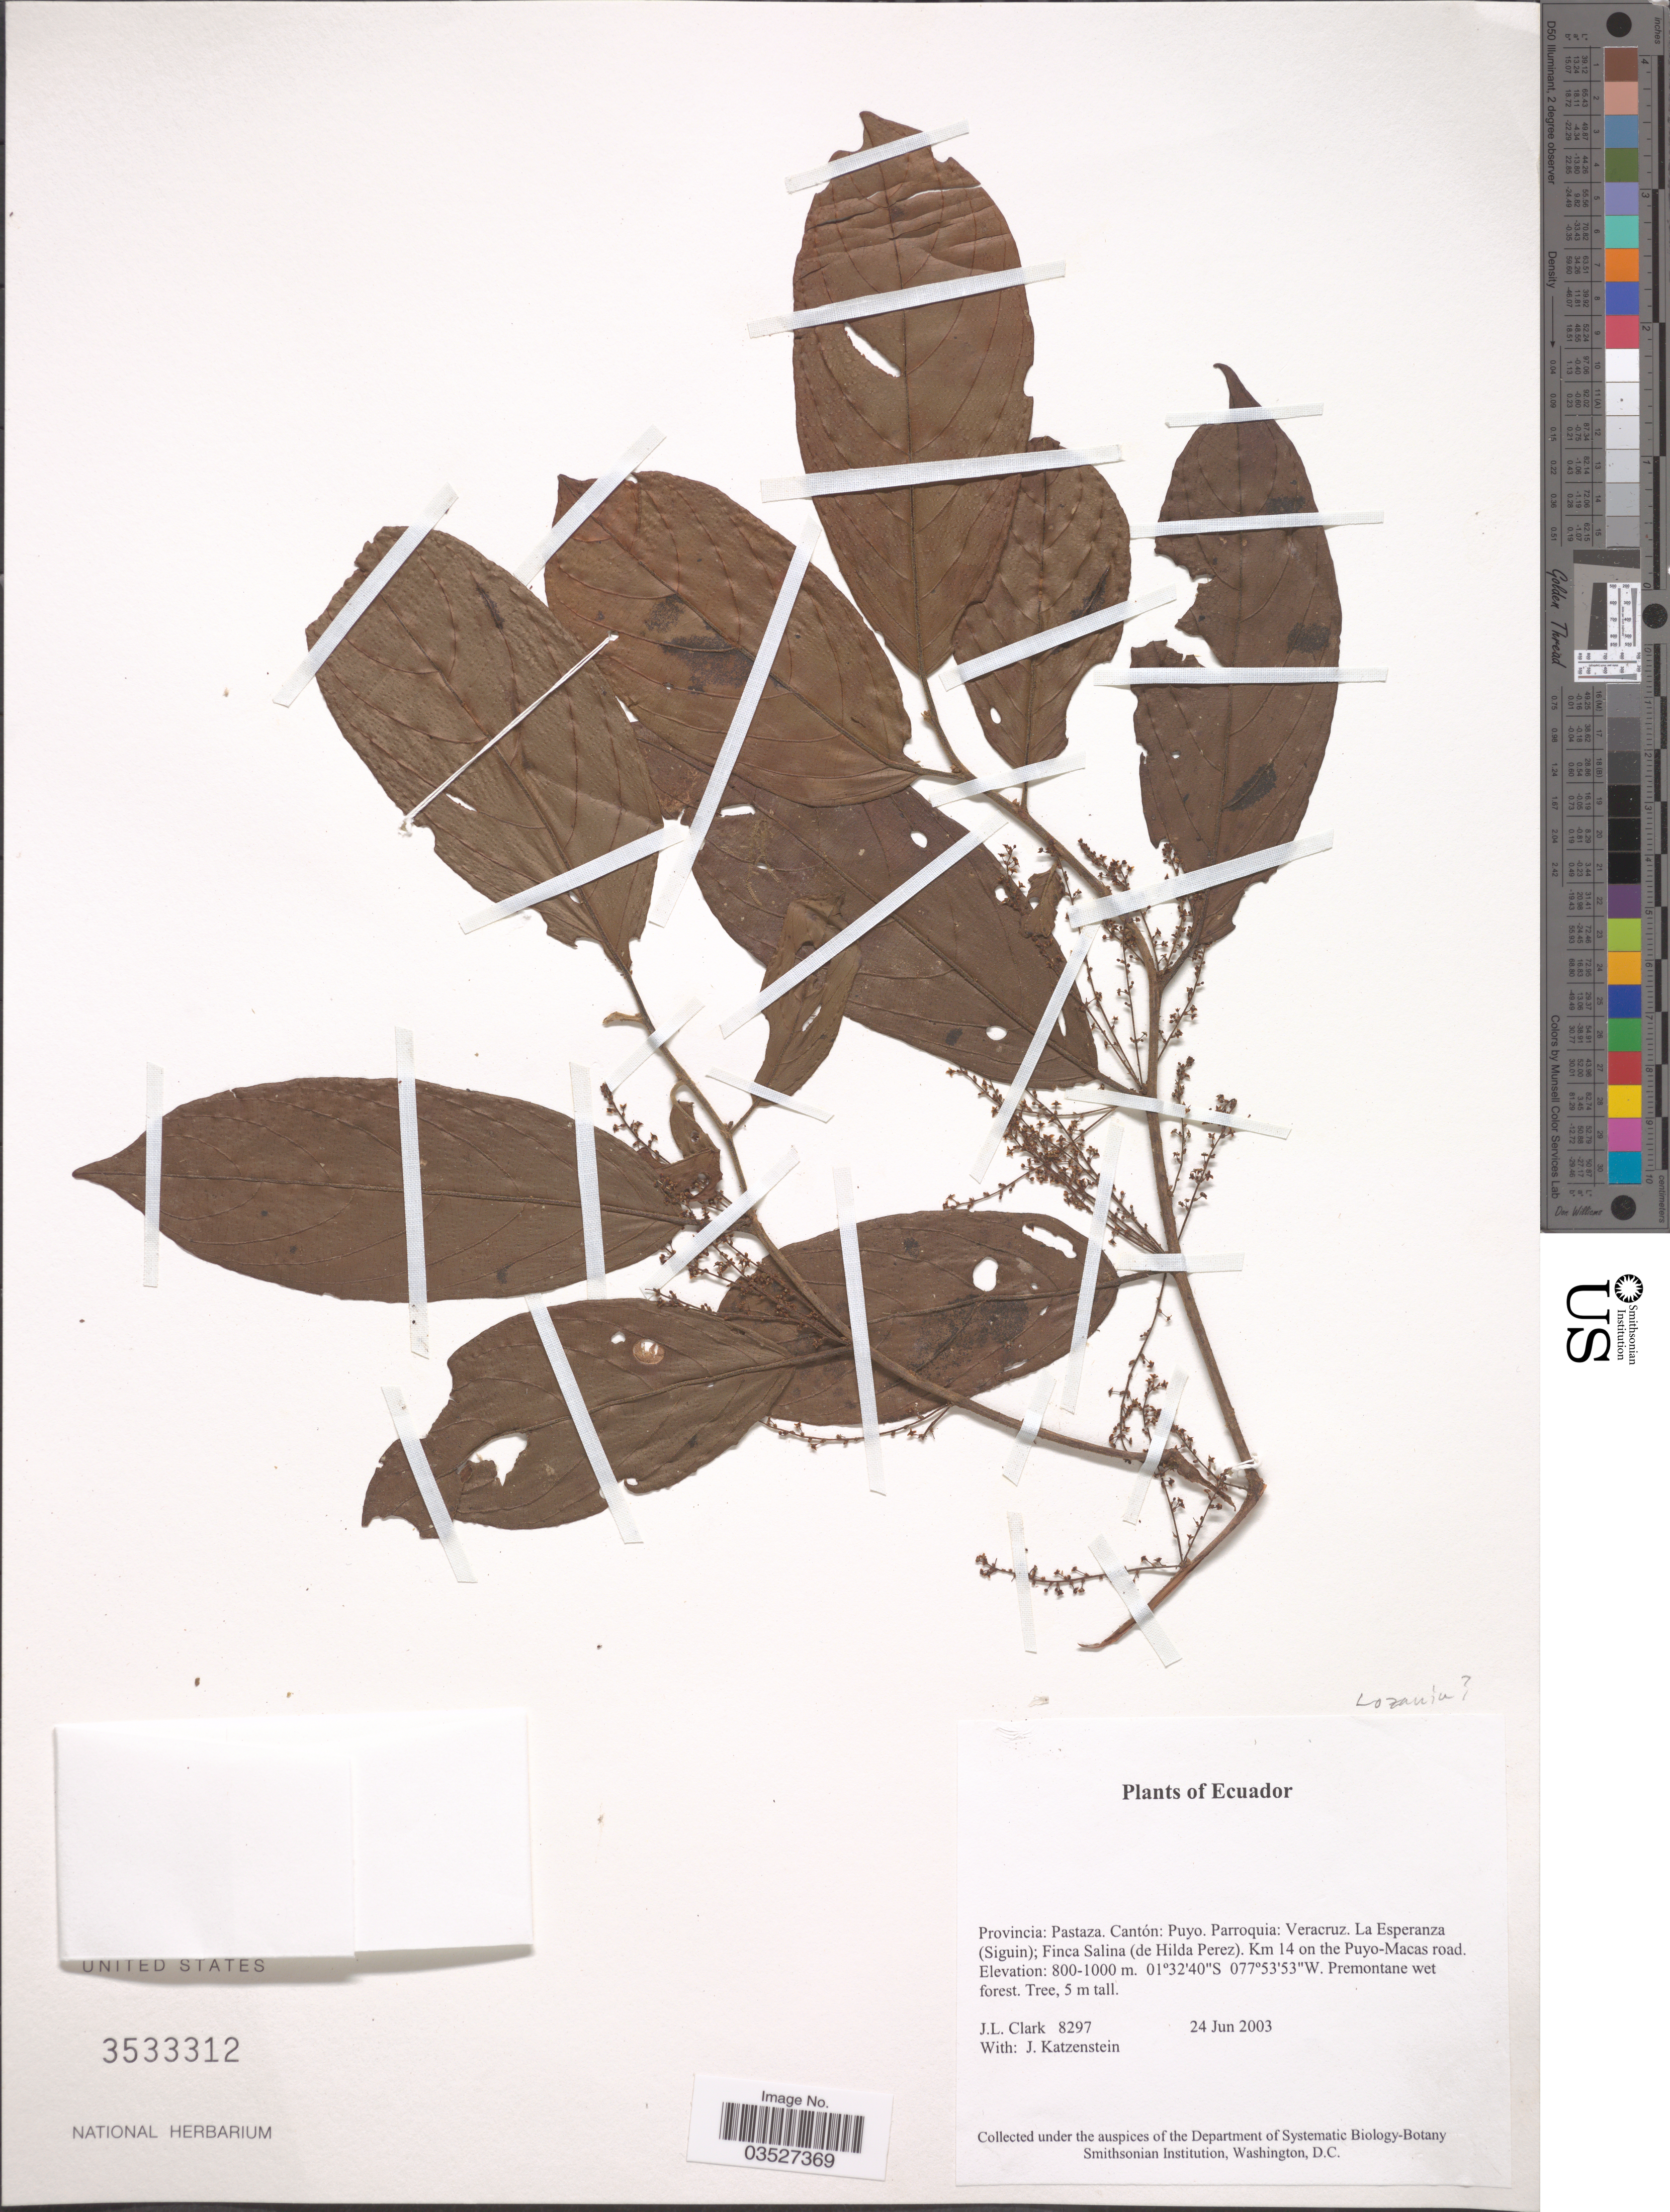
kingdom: Plantae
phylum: Tracheophyta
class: Magnoliopsida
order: Malpighiales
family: Lacistemataceae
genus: Lozania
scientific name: Lozania sp.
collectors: J. L. Clark & J. Katzenstein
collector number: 8297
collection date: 2003-06-24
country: Ecuador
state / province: Pastaza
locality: Cantón: Puyo. Parroquia: Veracruz. La Esperanza (Siguin); Finca Salina (de Hilda Perez). Km 14 on the Puyo-Macas road.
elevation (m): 800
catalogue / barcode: US 3533312